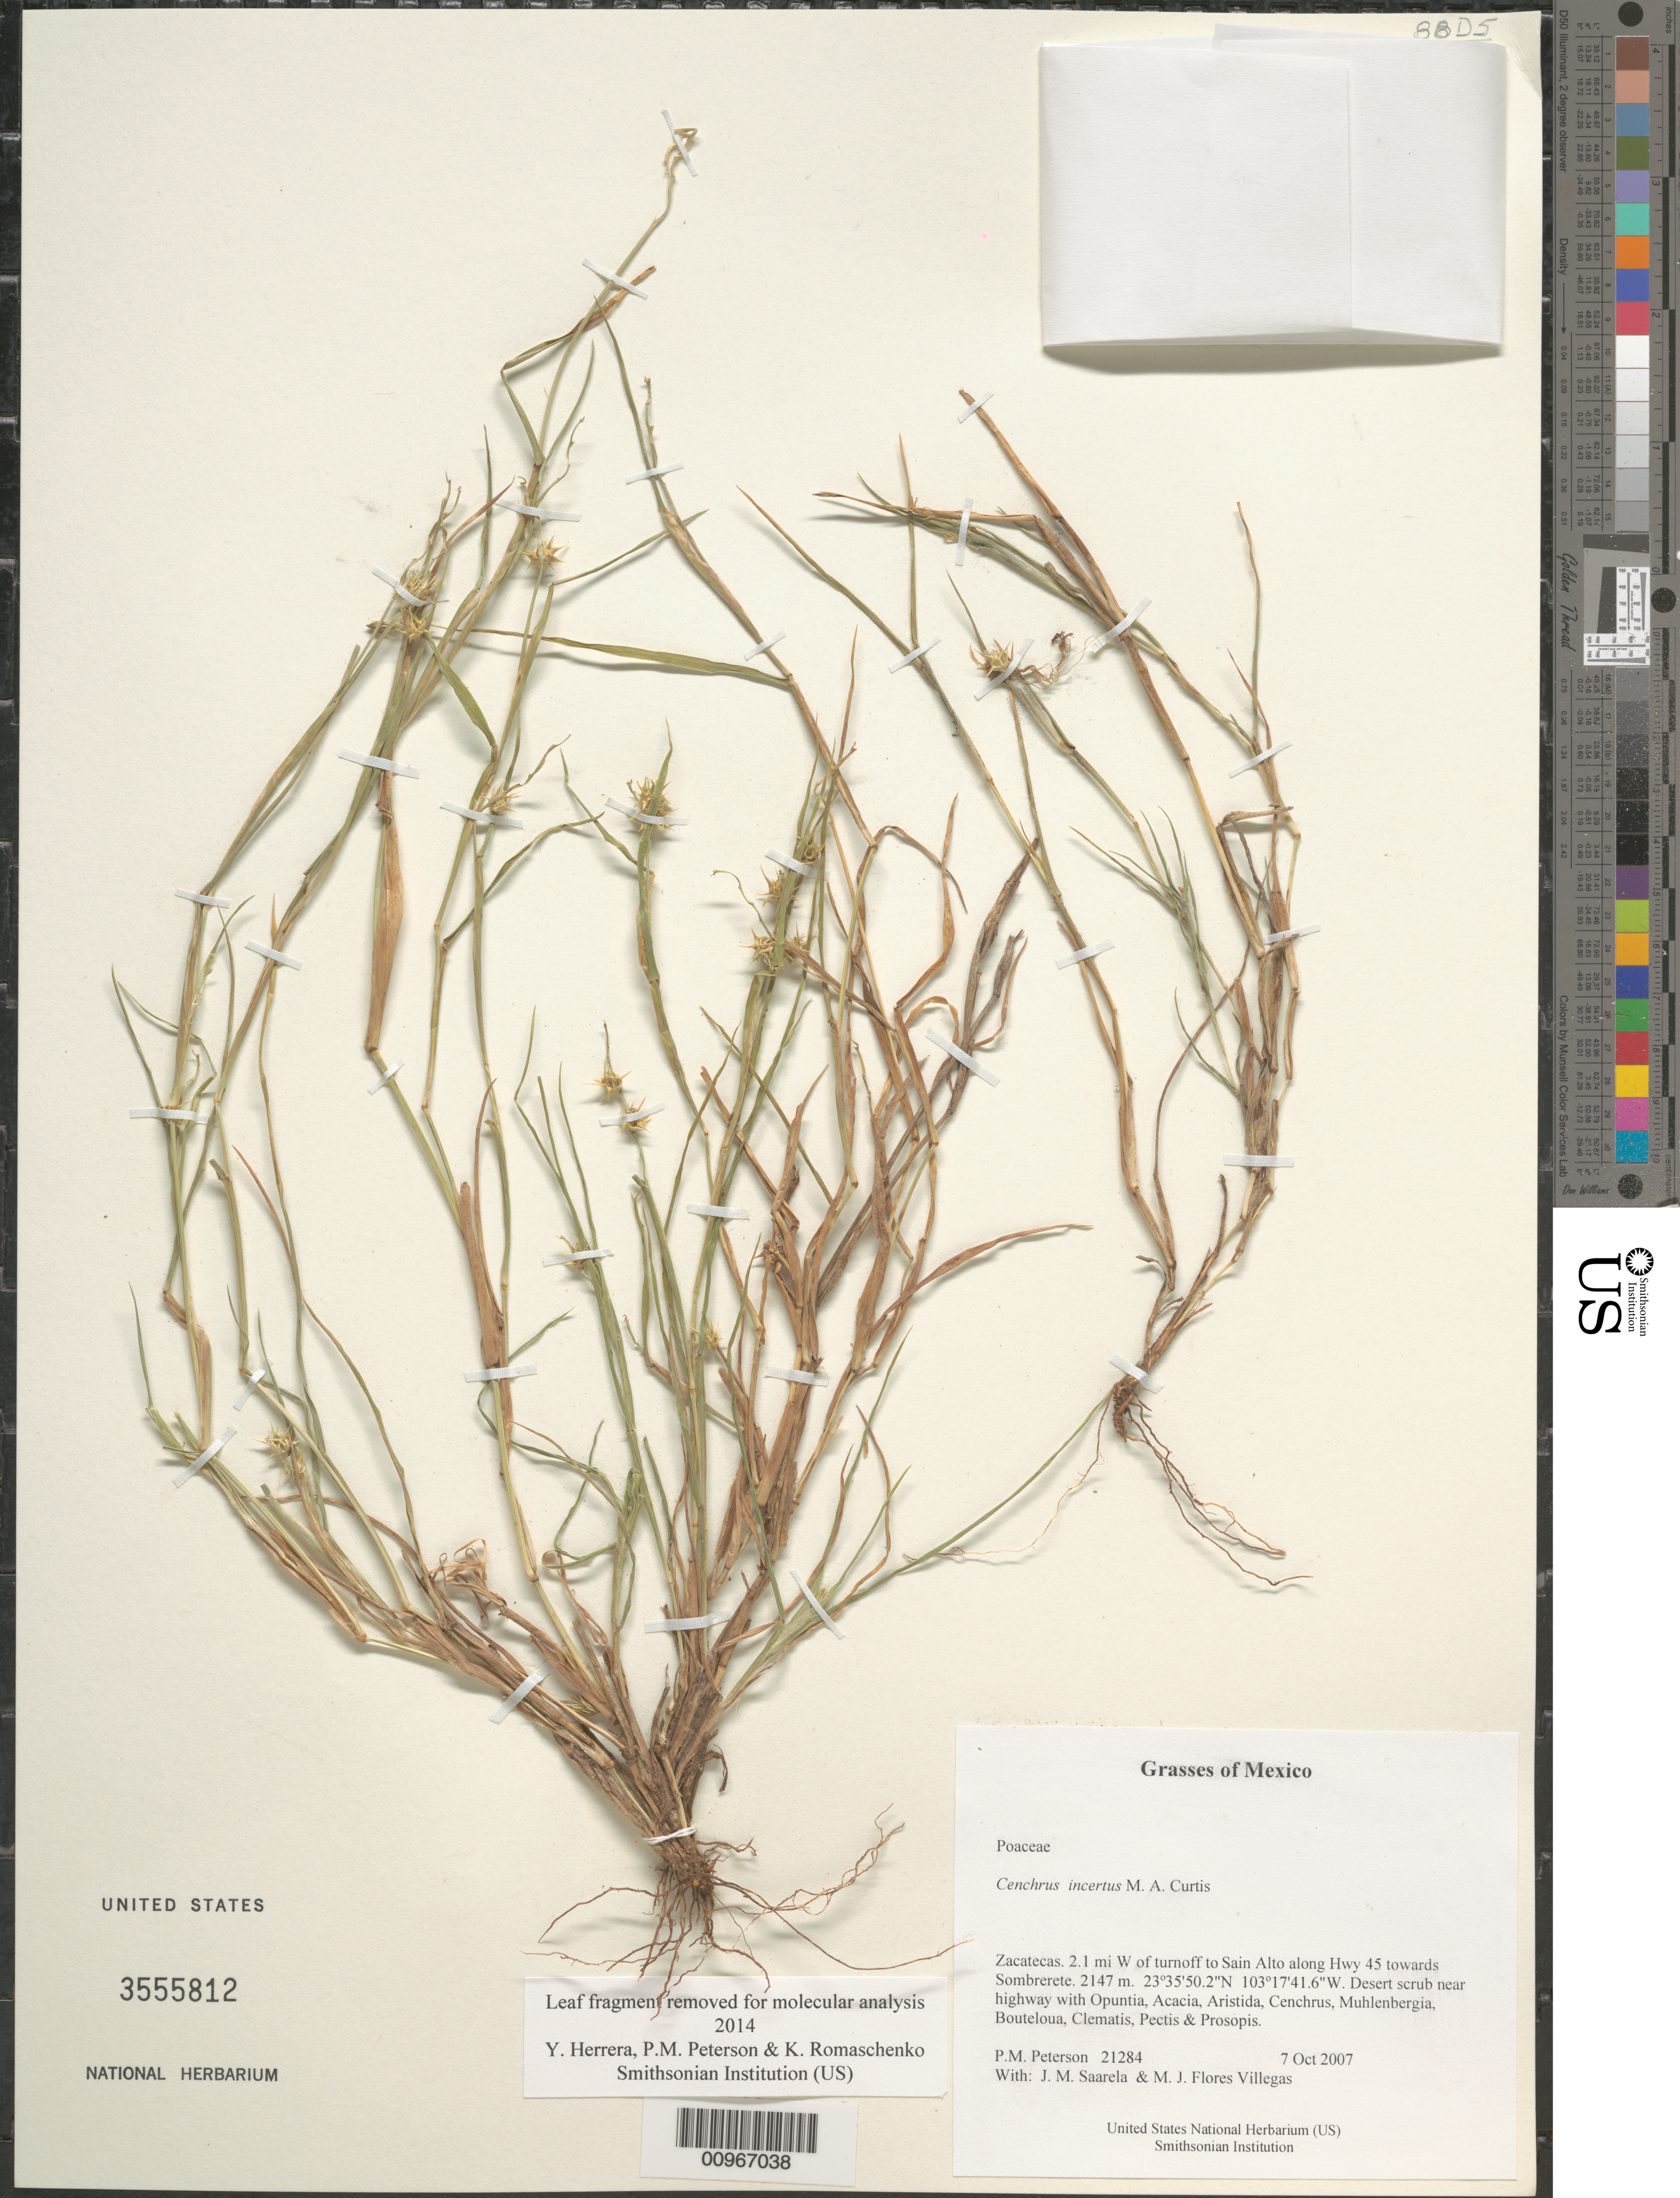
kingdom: Plantae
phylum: Tracheophyta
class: Liliopsida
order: Poales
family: Poaceae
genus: Cenchrus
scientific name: Cenchrus incertus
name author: M.A. Curtis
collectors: P. M. Peterson, J. Saarela & M. Flores Villegas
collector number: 21284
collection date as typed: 07 Oct 2007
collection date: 2007-10-07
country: Mexico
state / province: Zacatecas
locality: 2.1 mi W of turnoff to Sain Alto along Hwy 45 towards Sombrerete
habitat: Desert scrub near highway with Opuntia, Acacia, Aristida, Cenchrus, Muhlenbergia, Bouteloua, Clematis, Pectis & Prosopis.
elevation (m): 2147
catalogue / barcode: US 3555812